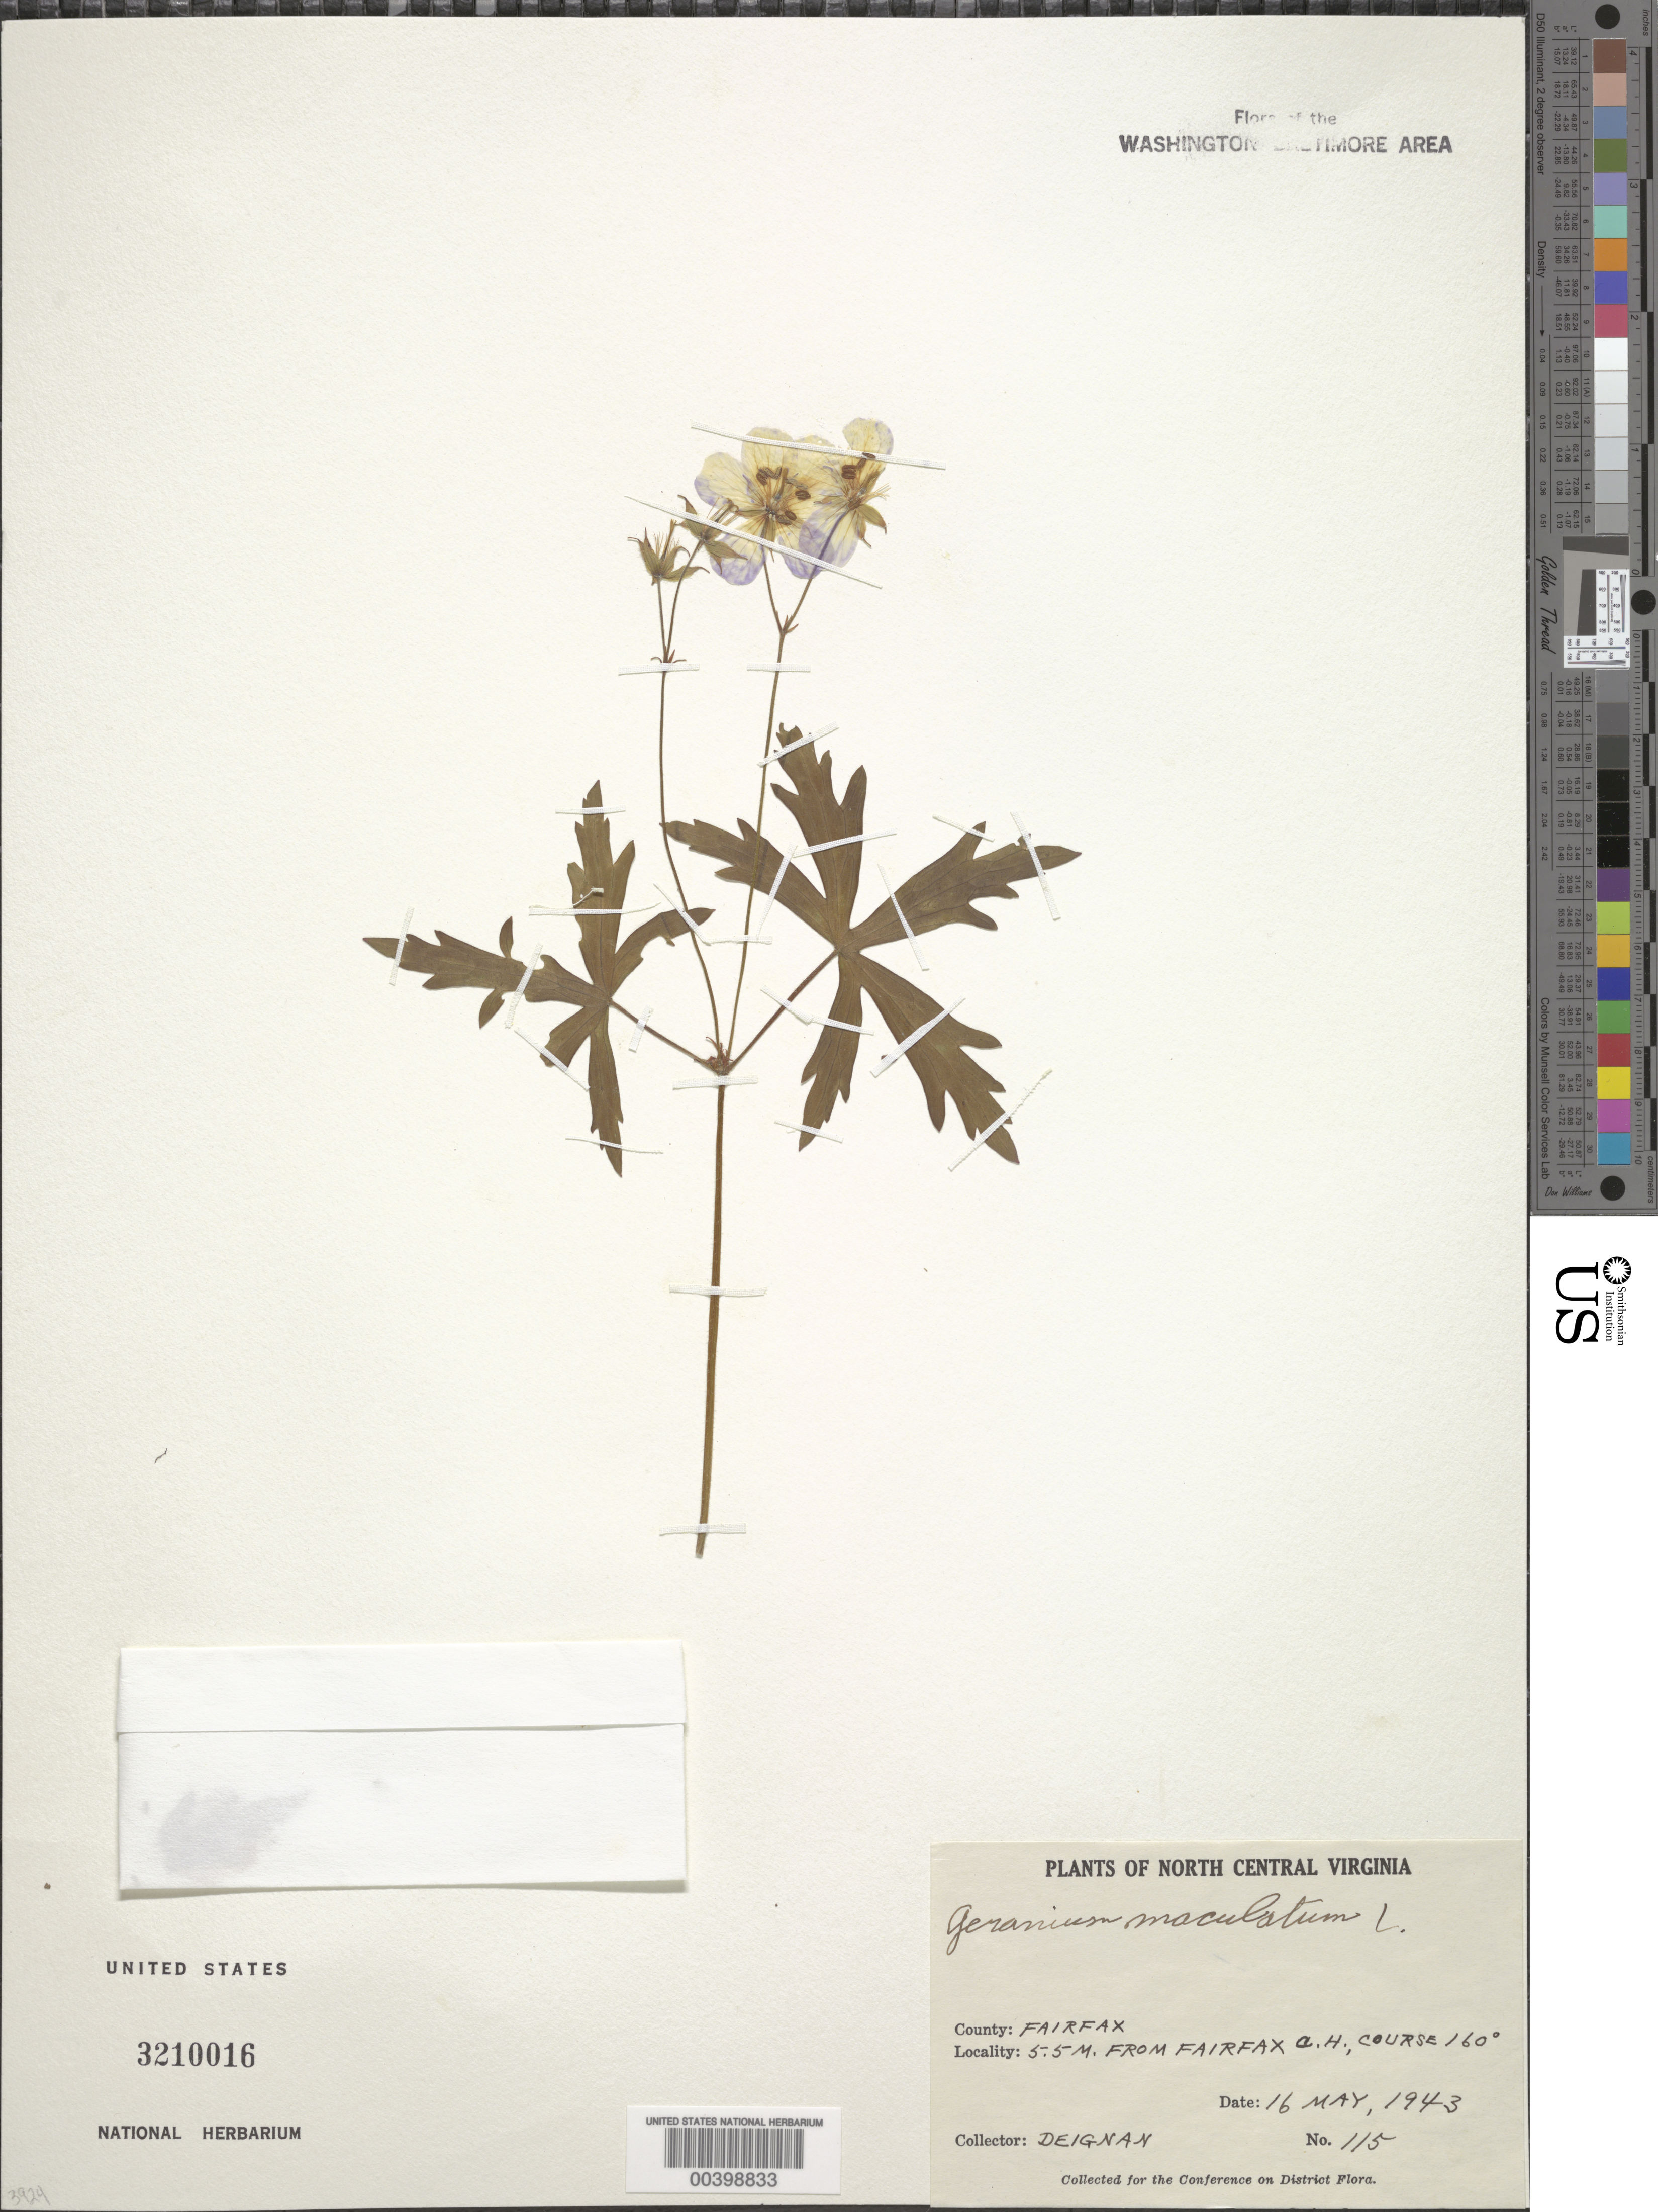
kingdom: Plantae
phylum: Tracheophyta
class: Magnoliopsida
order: Geraniales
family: Geraniaceae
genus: Geranium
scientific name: Geranium maculatum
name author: L.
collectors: H. Deignan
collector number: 115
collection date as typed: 16 May 1943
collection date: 1943-05-16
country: United States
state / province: Virginia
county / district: Fairfax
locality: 5.5 mi. from Fairfax County Court House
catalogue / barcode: US 3210016